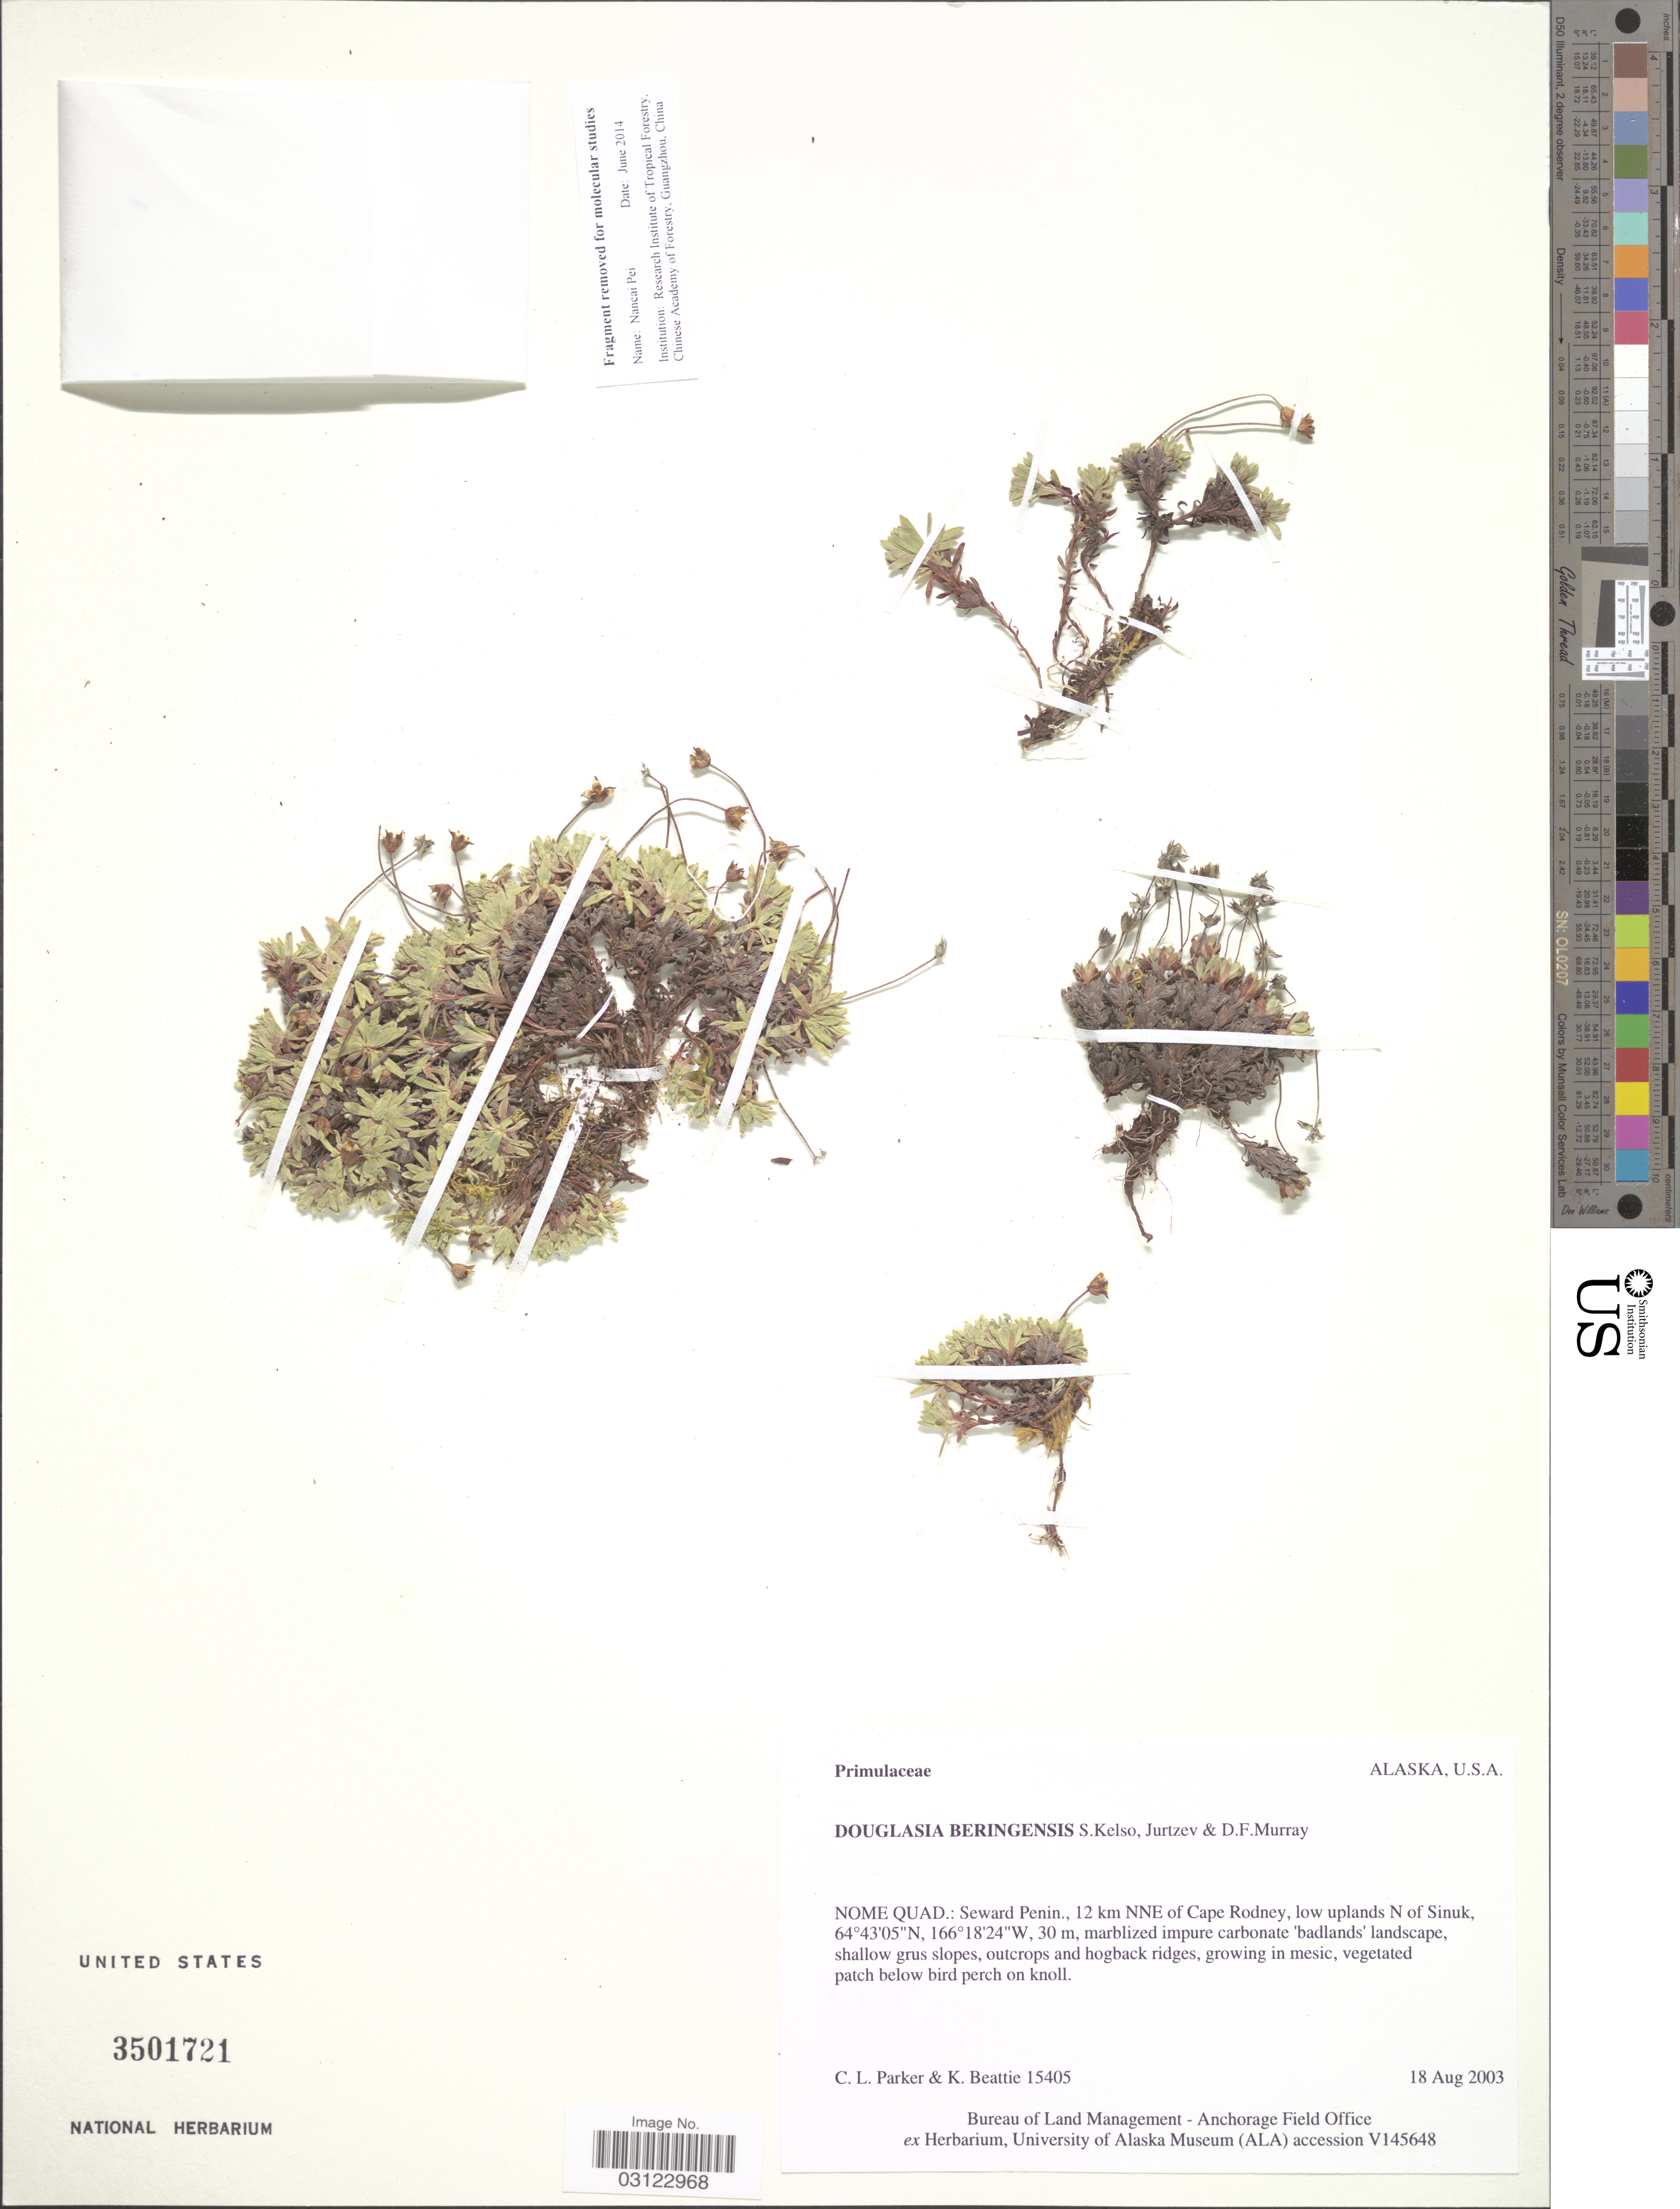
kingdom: Plantae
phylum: Tracheophyta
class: Magnoliopsida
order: Ericales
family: Primulaceae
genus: Douglasia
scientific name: Douglasia beringensis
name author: S. Kelso et al.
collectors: C. L. Parker & K. Beattie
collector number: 15405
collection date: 2003-08-18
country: United States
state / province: Alaska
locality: Nome Quad.: Seward Penin., 12 km NNE of Cape Rodney, low uplands N of Sinuk.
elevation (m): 30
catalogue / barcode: US 3501721